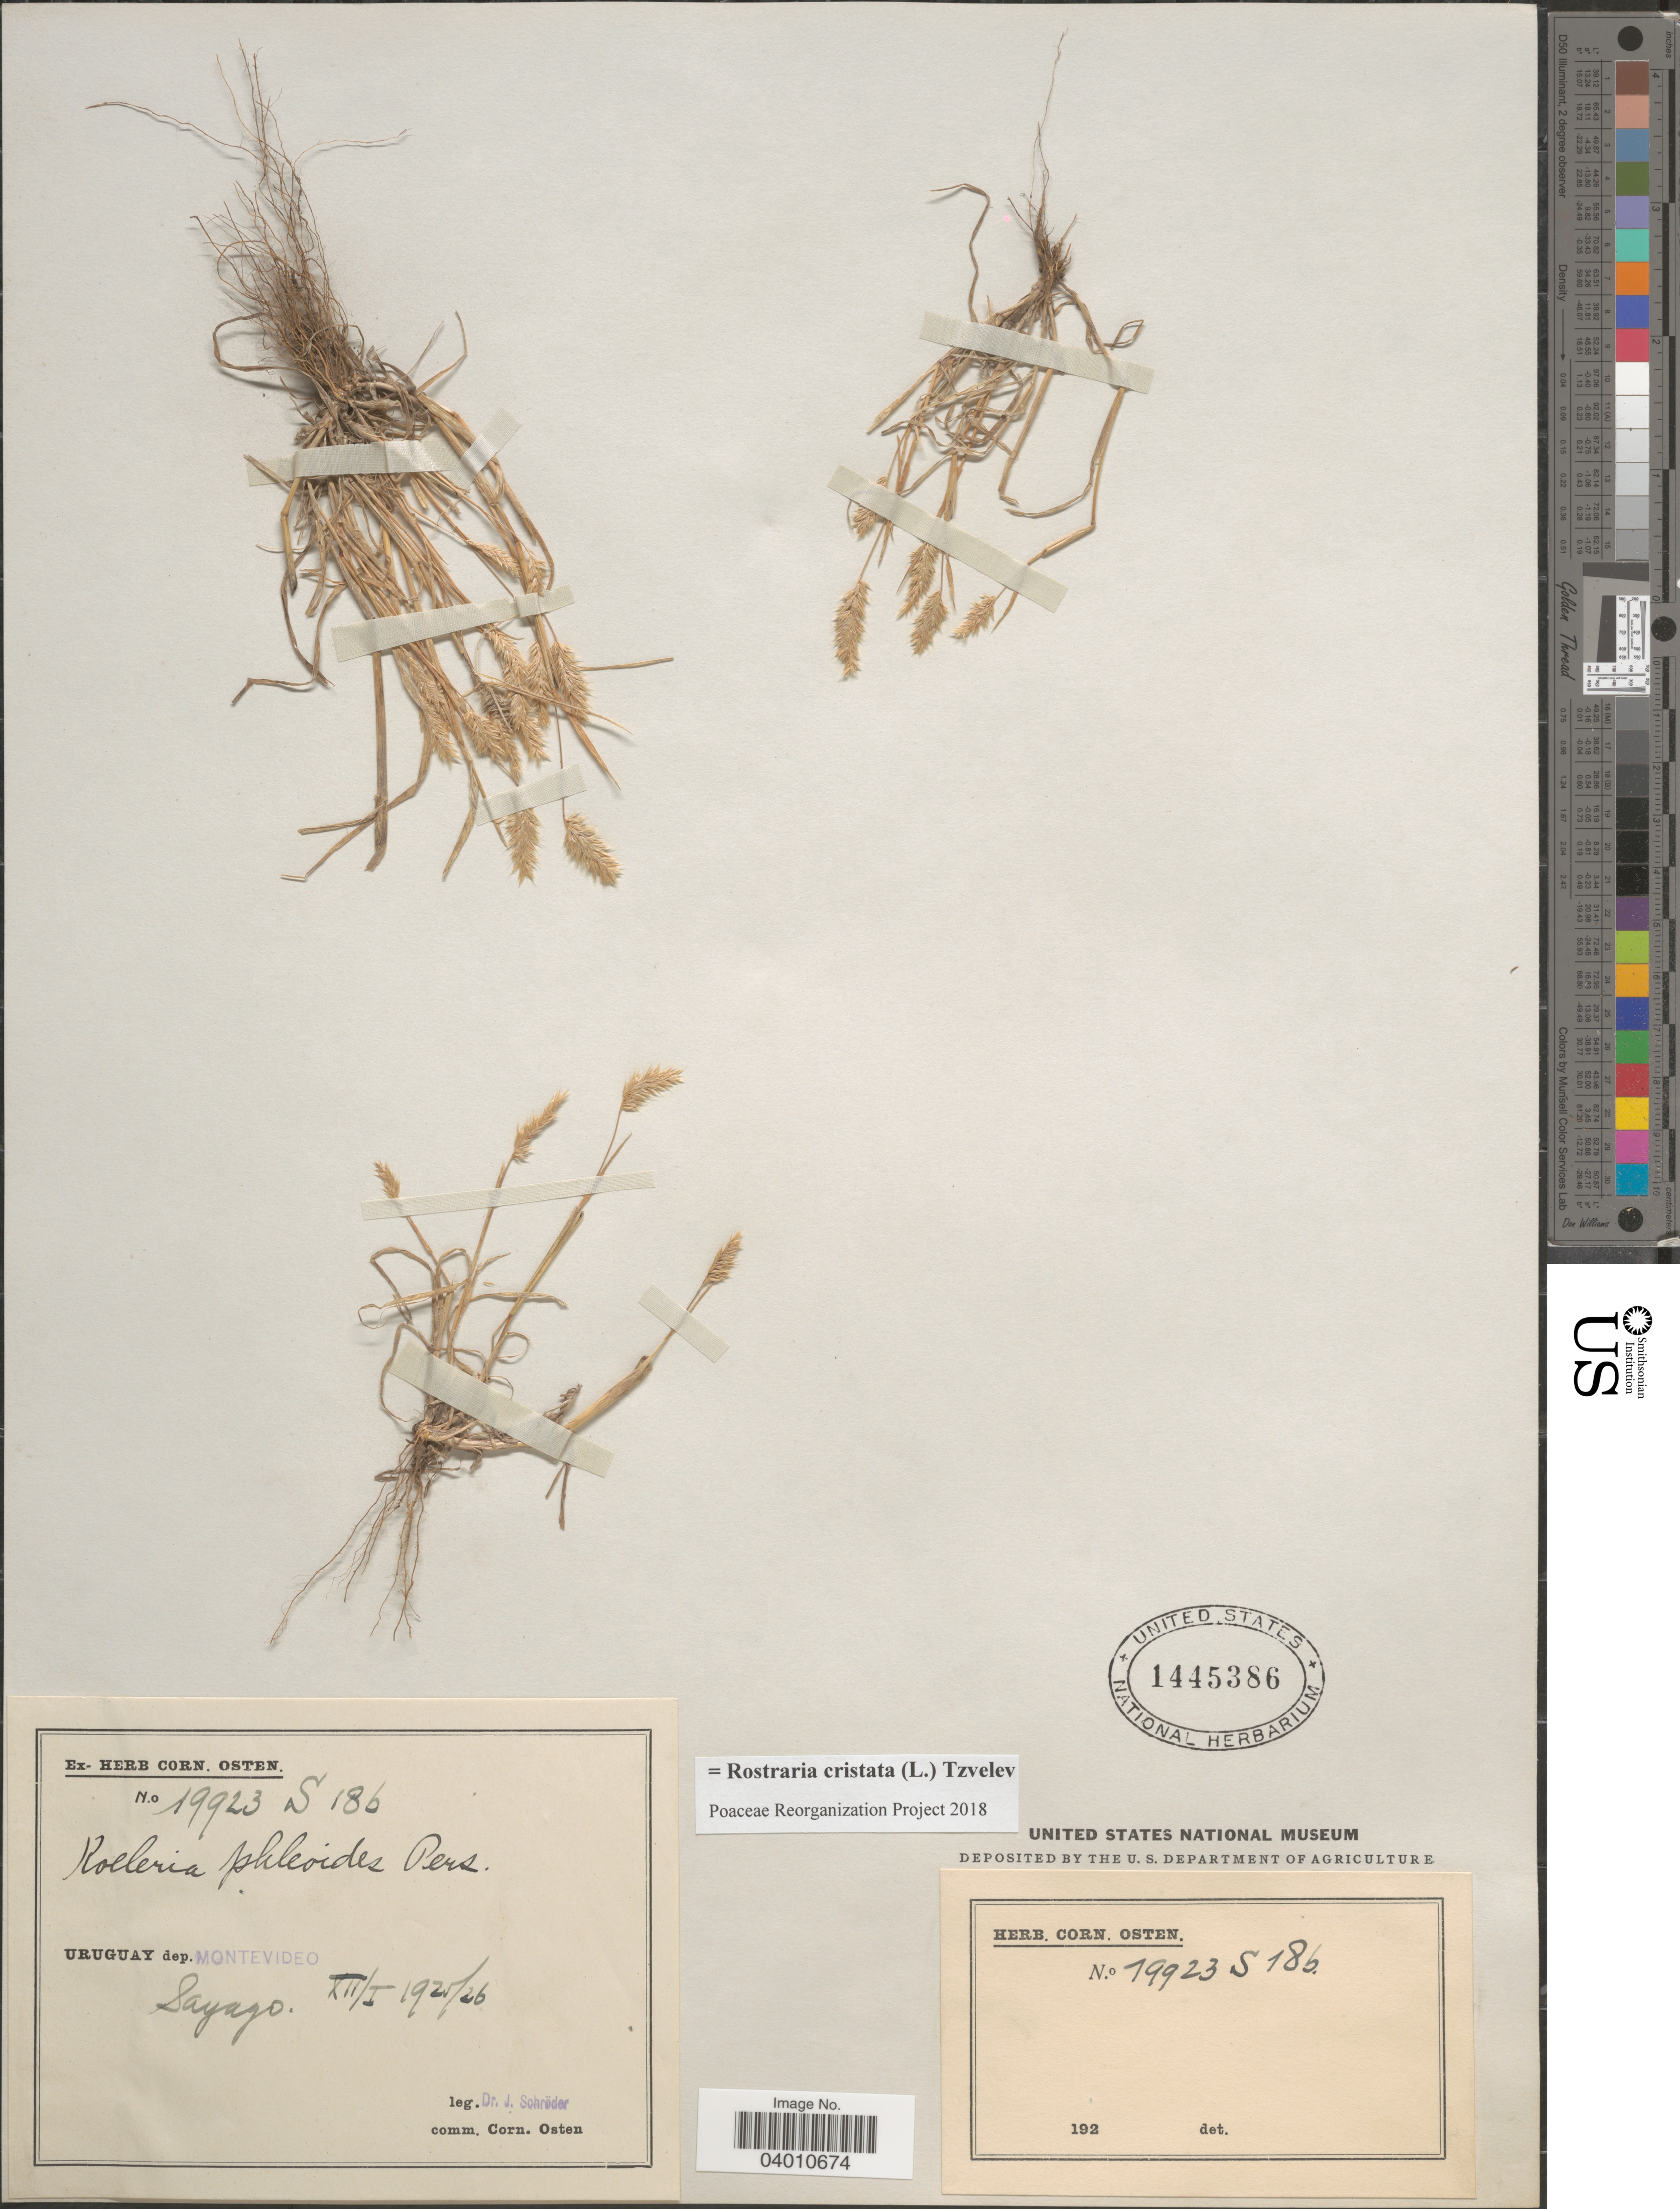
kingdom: Plantae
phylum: Tracheophyta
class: Liliopsida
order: Poales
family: Poaceae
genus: Rostraria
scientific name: Rostraria cristata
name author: (L.) Tzvelev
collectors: J. Schröder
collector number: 19923/S18b*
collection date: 1925-12/1926-01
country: Uruguay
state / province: Montevideo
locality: Dep. Montevideo. Sayago.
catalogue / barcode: US 1445386